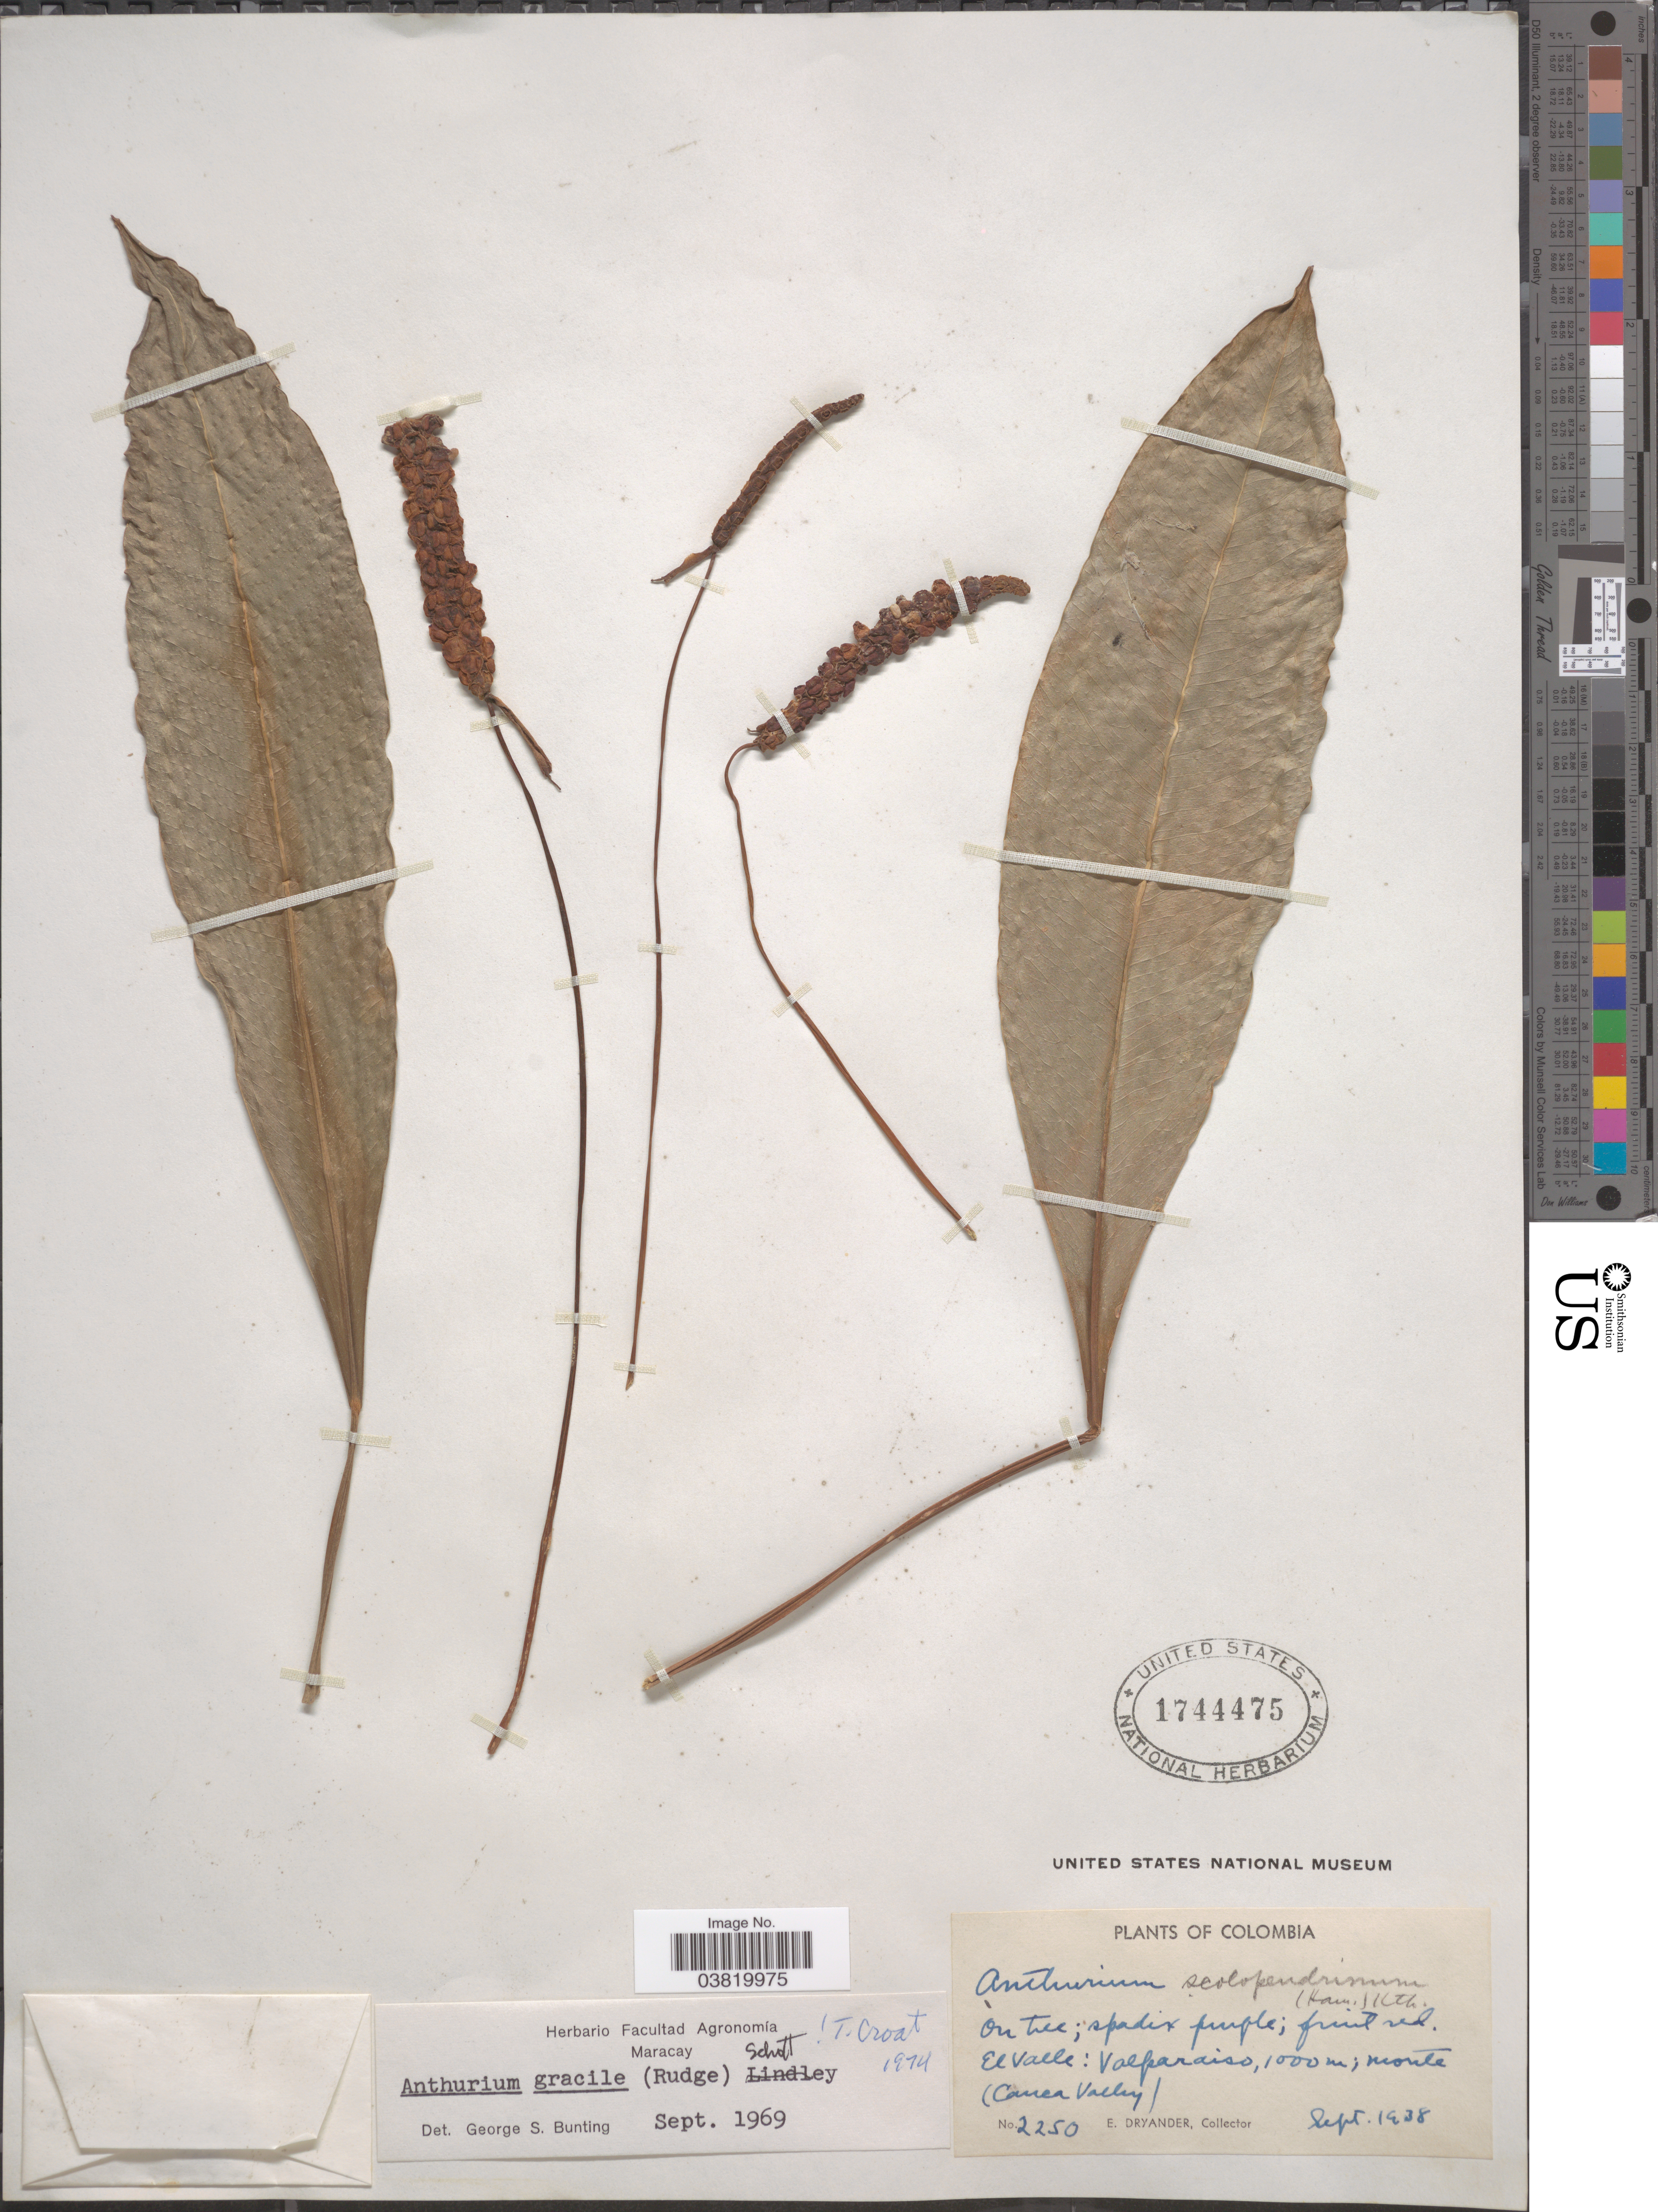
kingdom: Plantae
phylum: Tracheophyta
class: Liliopsida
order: Alismatales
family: Araceae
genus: Anthurium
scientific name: Anthurium gracile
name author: (Rudge) Schott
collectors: E. Dryander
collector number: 2250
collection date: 1938-09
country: Colombia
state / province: Valle del Cauca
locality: El Valle: Valparaiso; monte (Cauca Valley).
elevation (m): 1000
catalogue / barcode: US 1744475